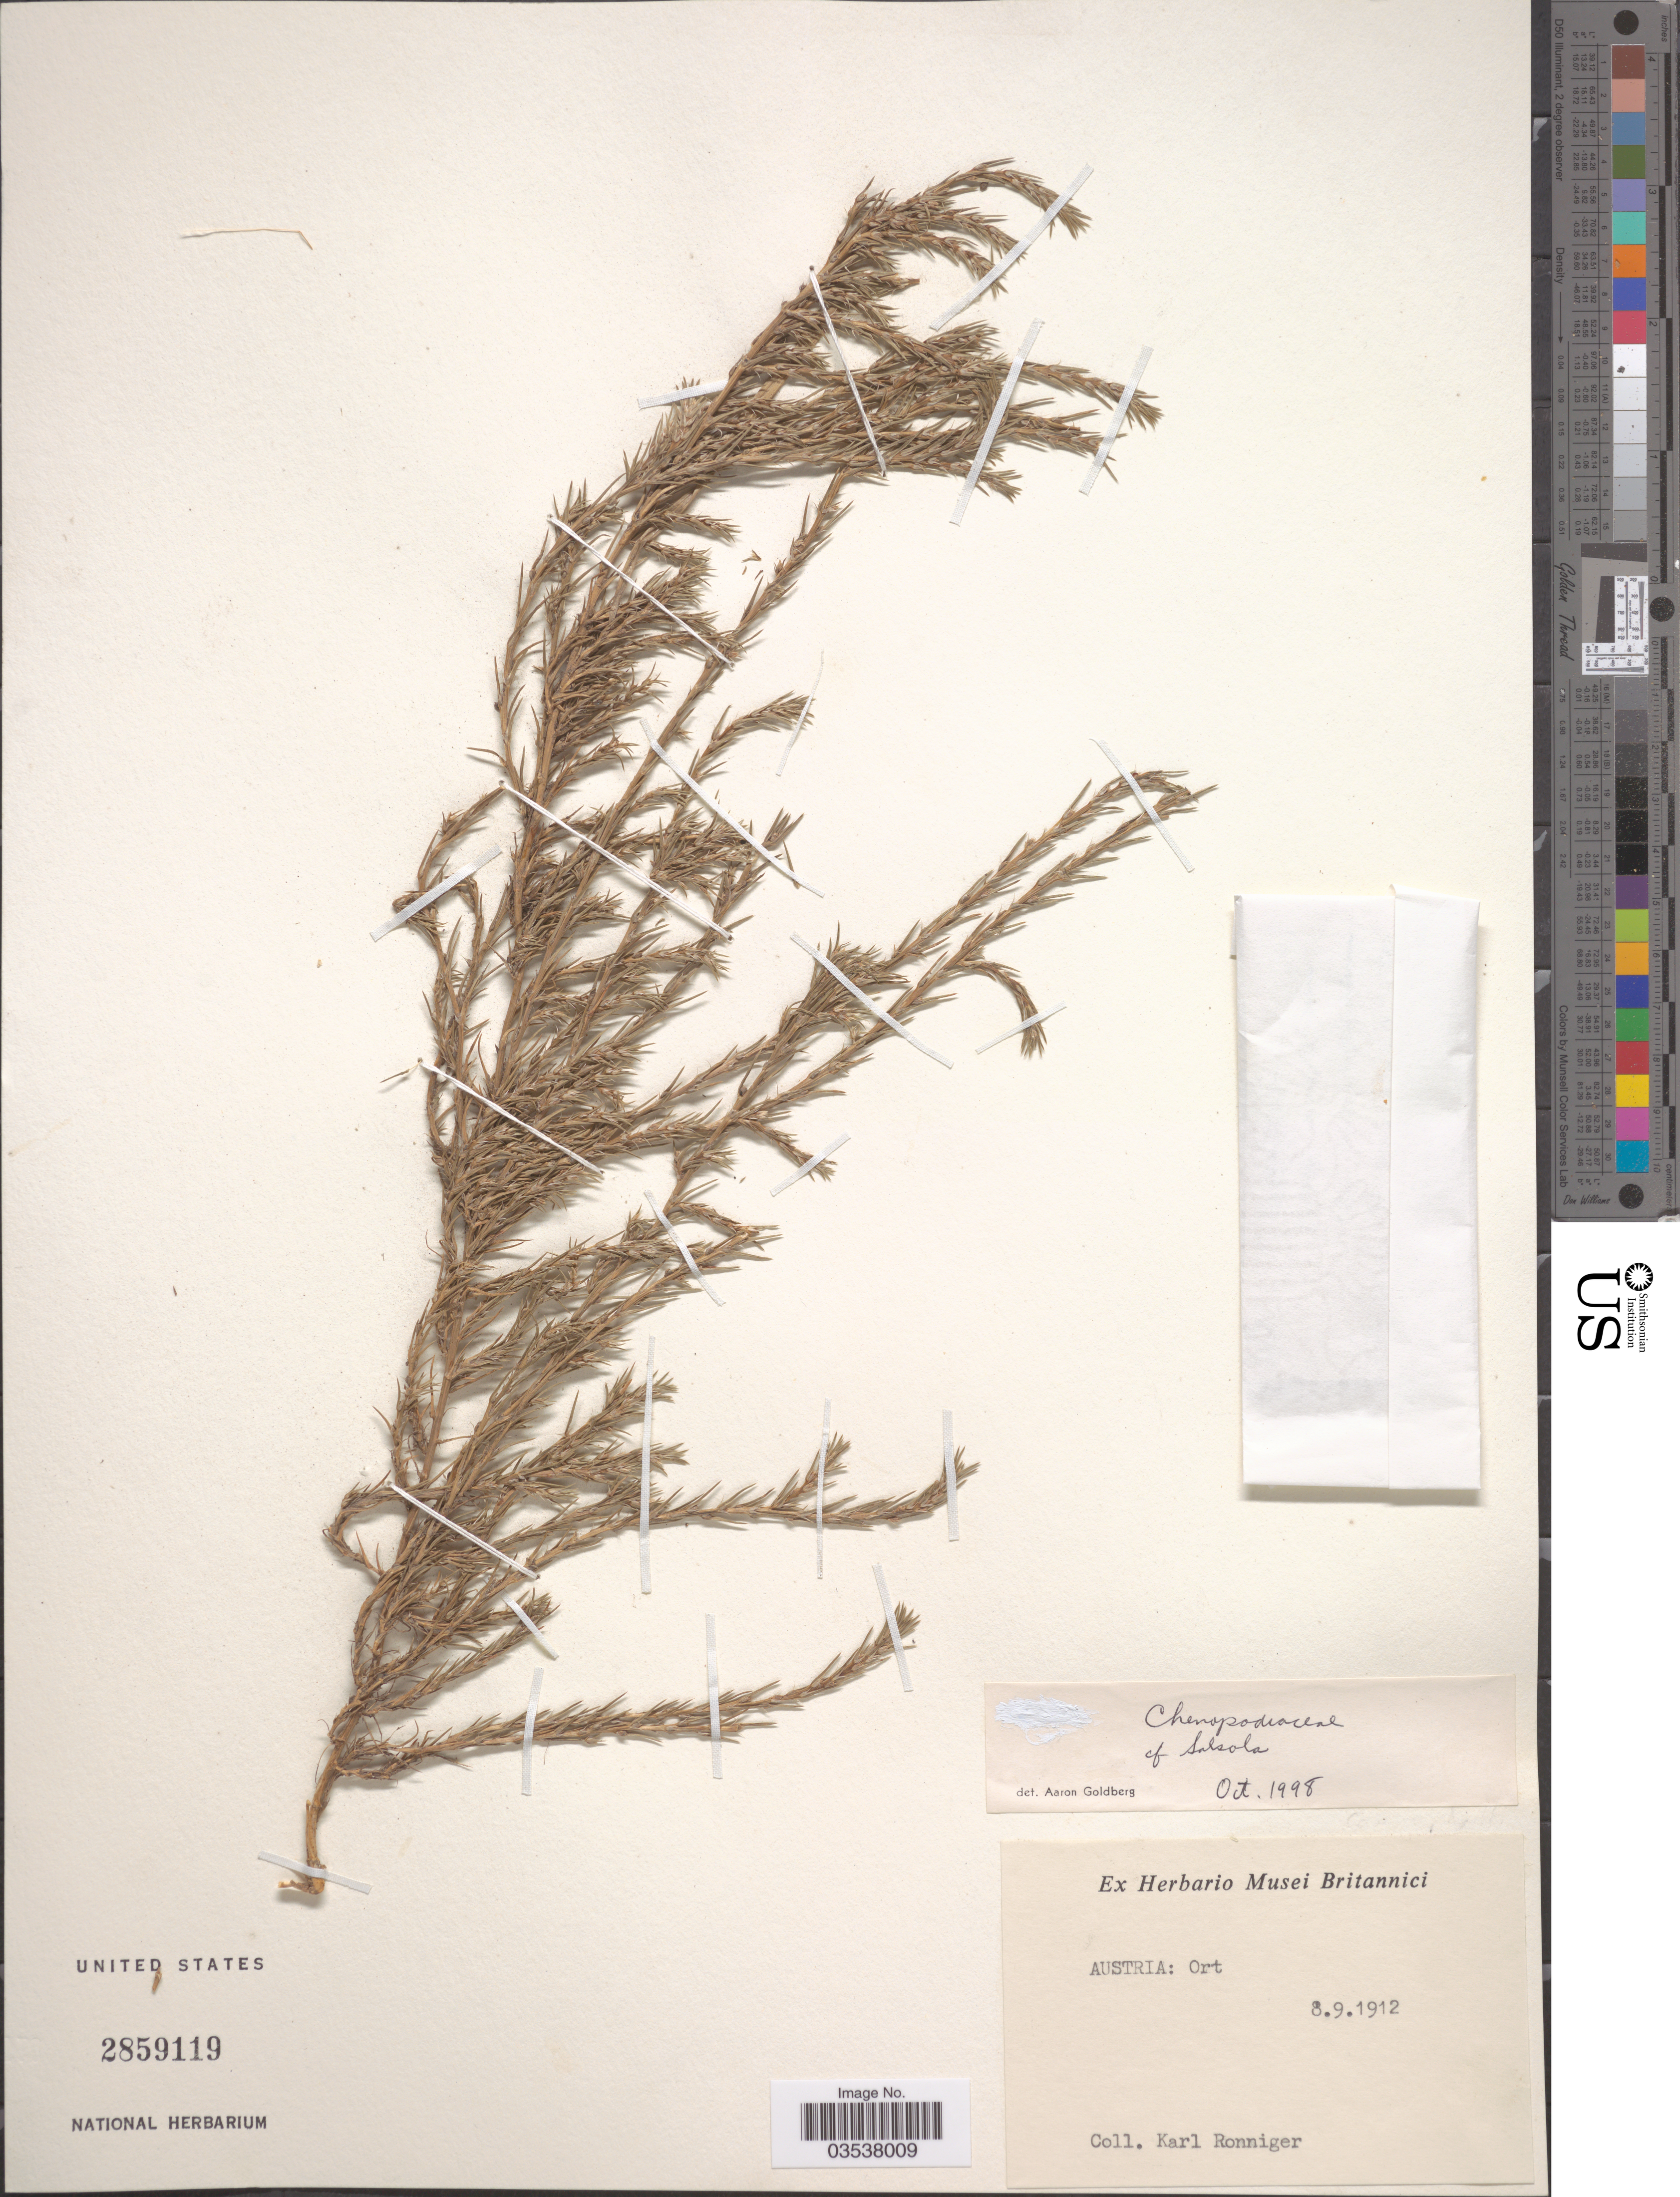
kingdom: Plantae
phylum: Tracheophyta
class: Magnoliopsida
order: Caryophyllales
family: Amaranthaceae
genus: Polycnemum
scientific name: Polycnemum arvense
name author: L.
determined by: Strong, Mark T., (BOT), Smithsonian Institution - National Museum of Natural History (UNITED STATES)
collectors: K. Ronniger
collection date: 1912-09-08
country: Austria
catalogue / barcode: US 2859119